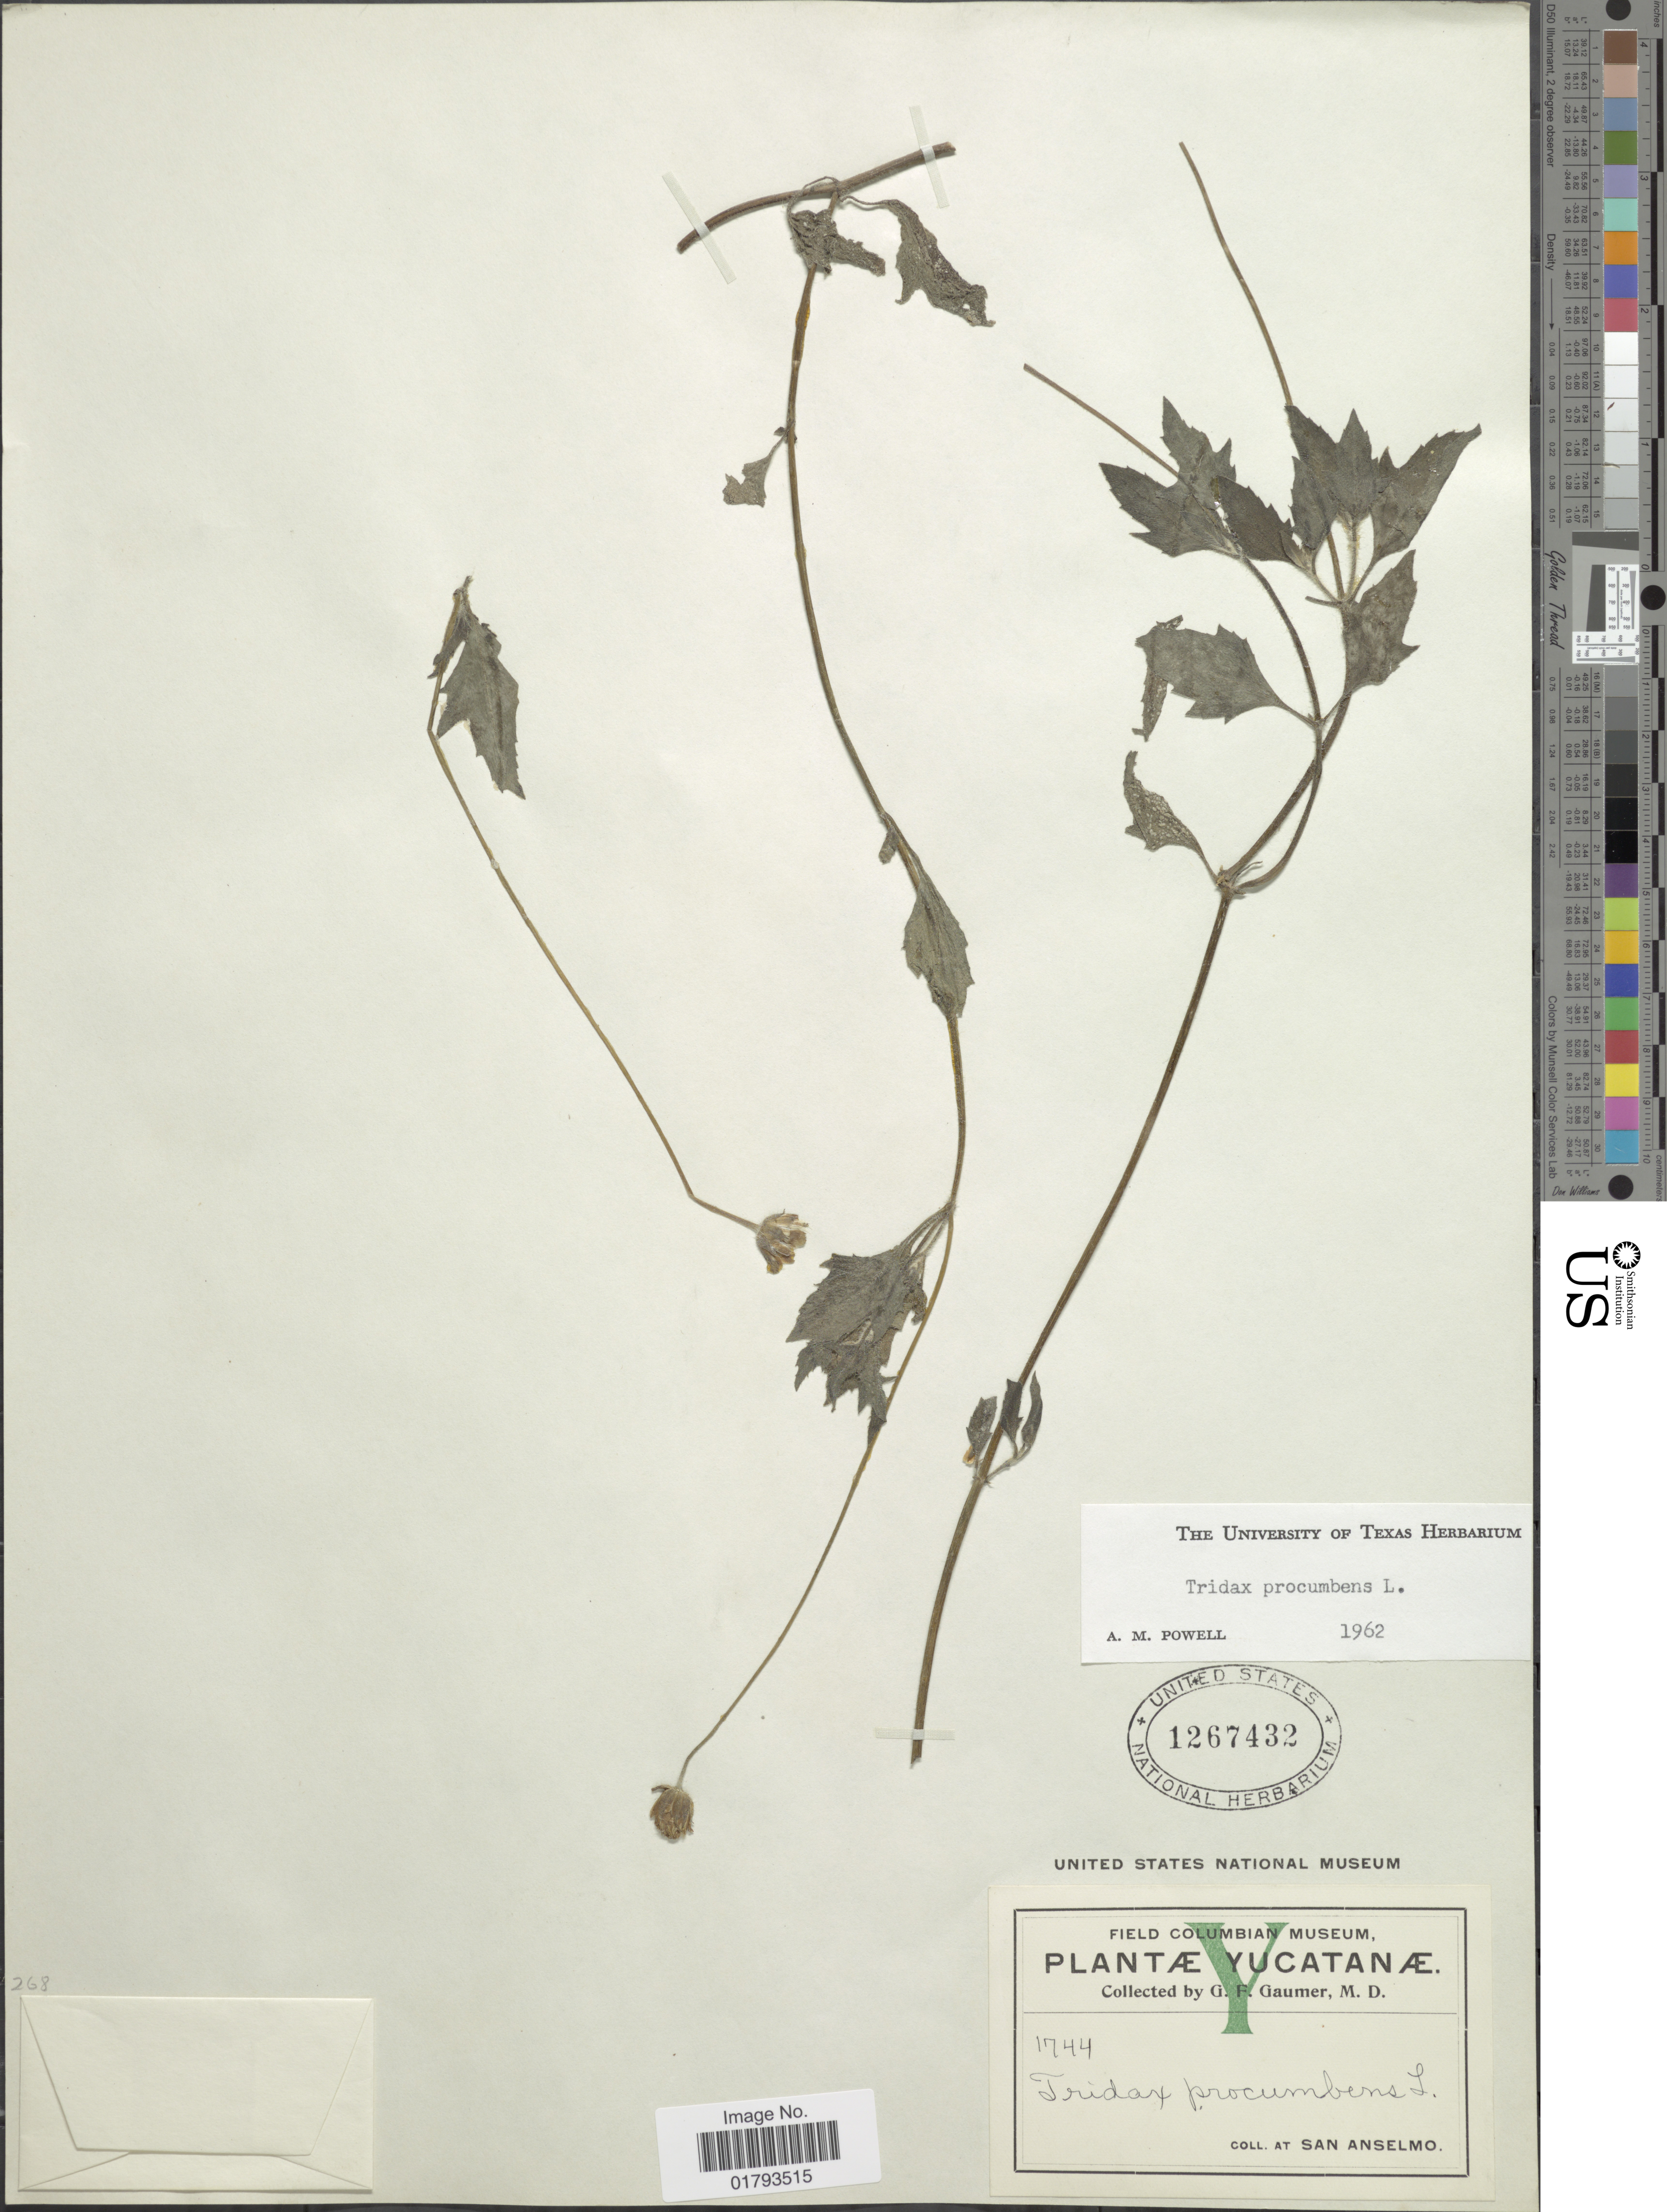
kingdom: Plantae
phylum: Tracheophyta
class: Magnoliopsida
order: Asterales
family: Asteraceae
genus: Tridax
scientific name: Tridax procumbens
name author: L.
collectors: G. F. Gaumer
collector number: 1744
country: Mexico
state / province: Yucatán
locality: San Anselmo.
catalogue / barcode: US 1267432